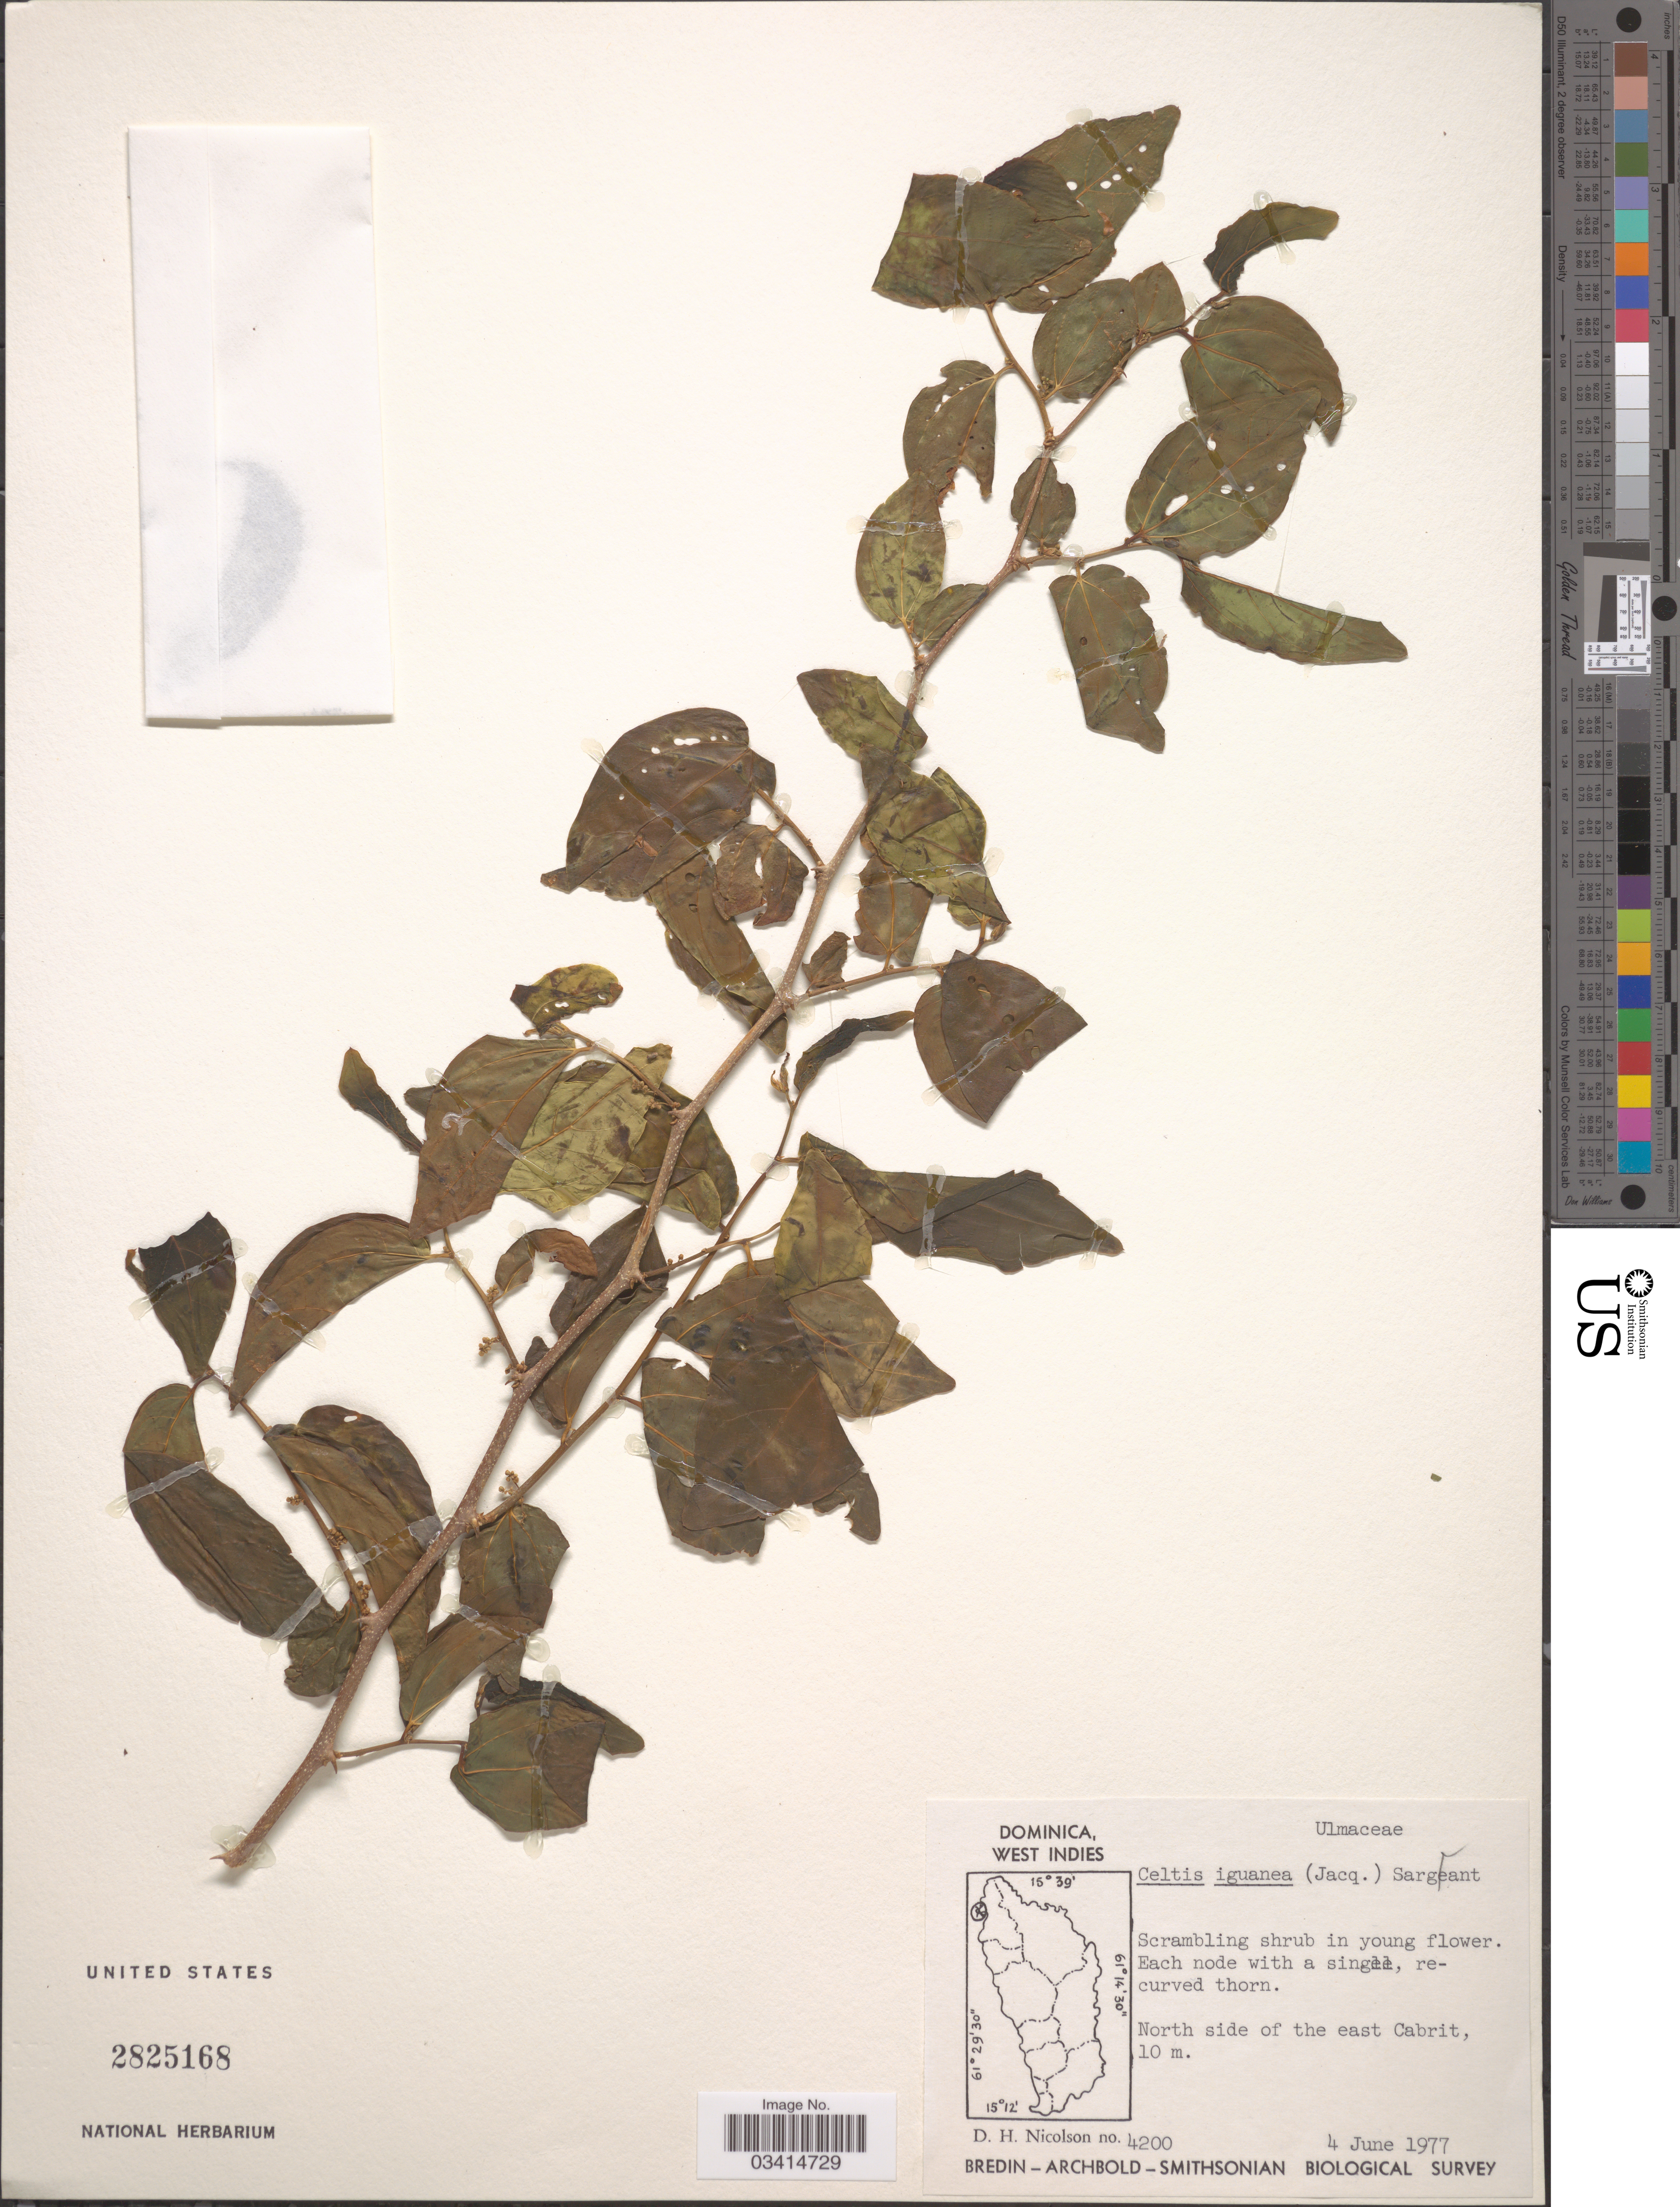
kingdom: Plantae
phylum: Tracheophyta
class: Magnoliopsida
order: Rosales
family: Cannabaceae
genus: Celtis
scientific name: Celtis iguanaea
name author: (Jacq.) Sarg.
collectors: D. H. Nicolson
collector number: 4200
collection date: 1977-06-04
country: Dominica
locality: North side of the east Cabrit, 10 m.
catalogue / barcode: US 2825168